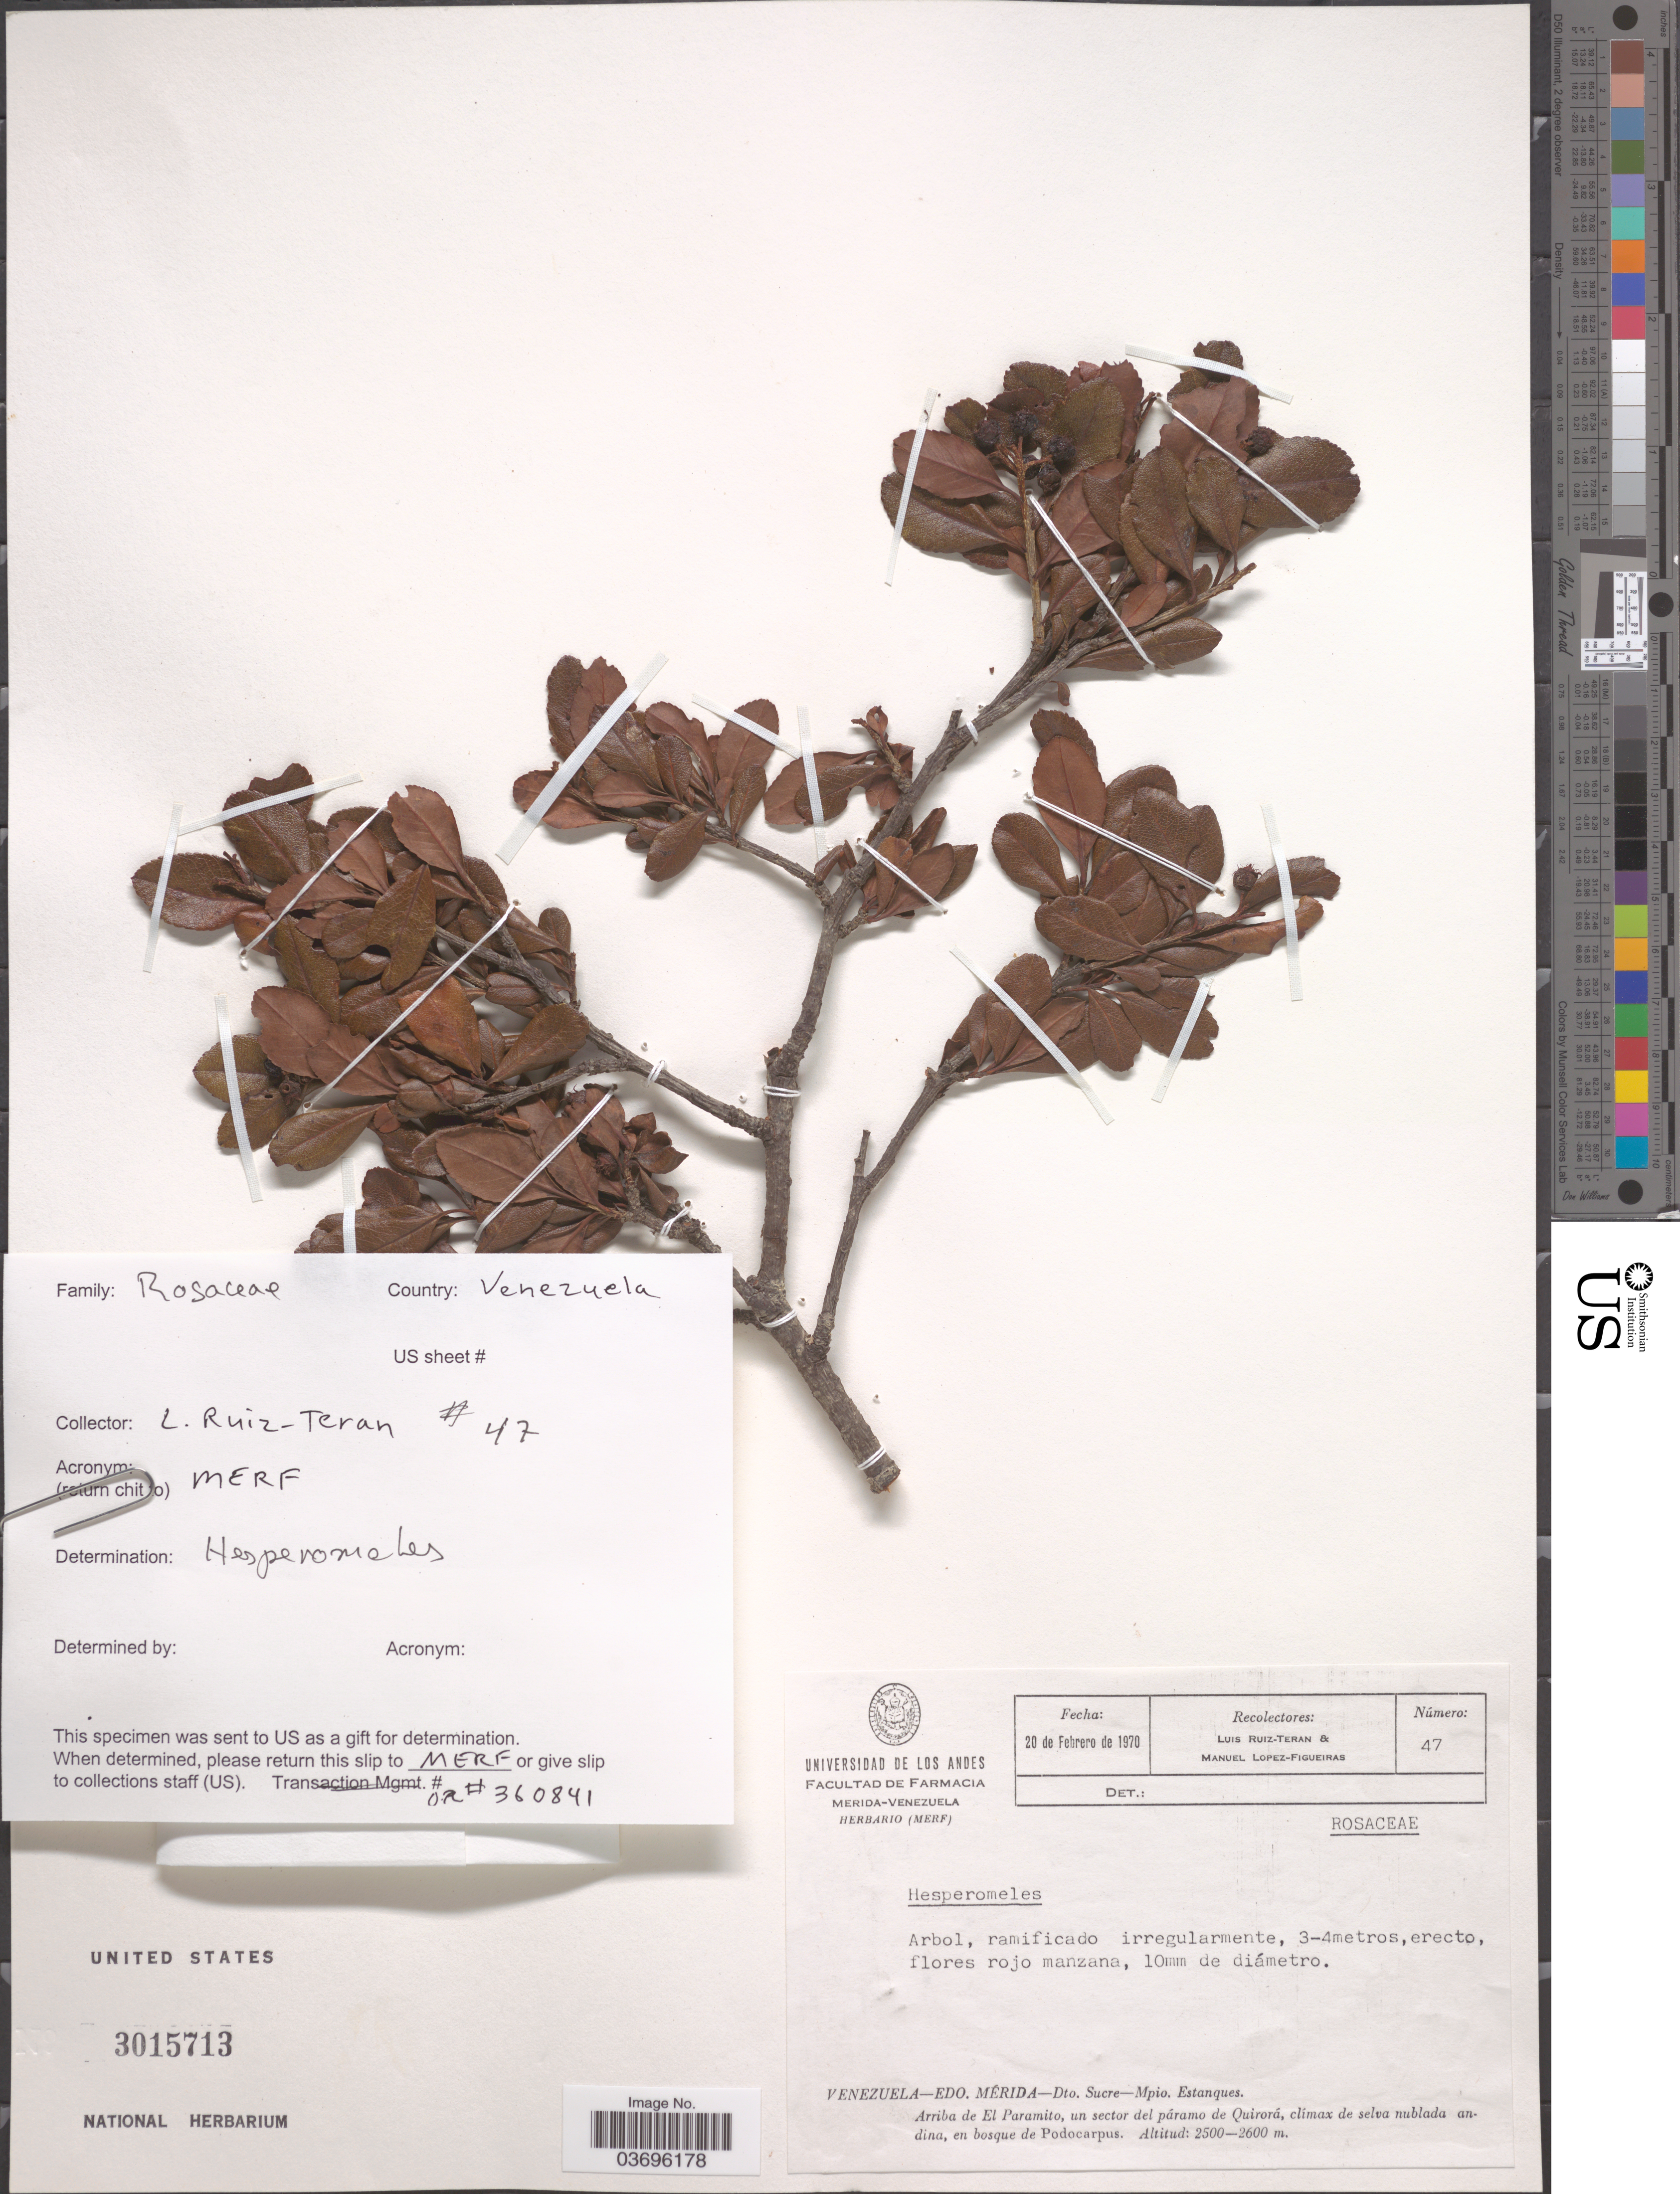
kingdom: Plantae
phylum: Tracheophyta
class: Magnoliopsida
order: Rosales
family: Rosaceae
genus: Hesperomeles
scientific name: Hesperomeles sp.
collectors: L. Teran & M. López Figueiras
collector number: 47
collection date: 1970-02-20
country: Venezuela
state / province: Merida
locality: Dto. Sucre - Mpio. Estanques. Arriba de El Paramito, un sector del páramo de Quirorá.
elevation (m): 2500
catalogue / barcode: US 3015713